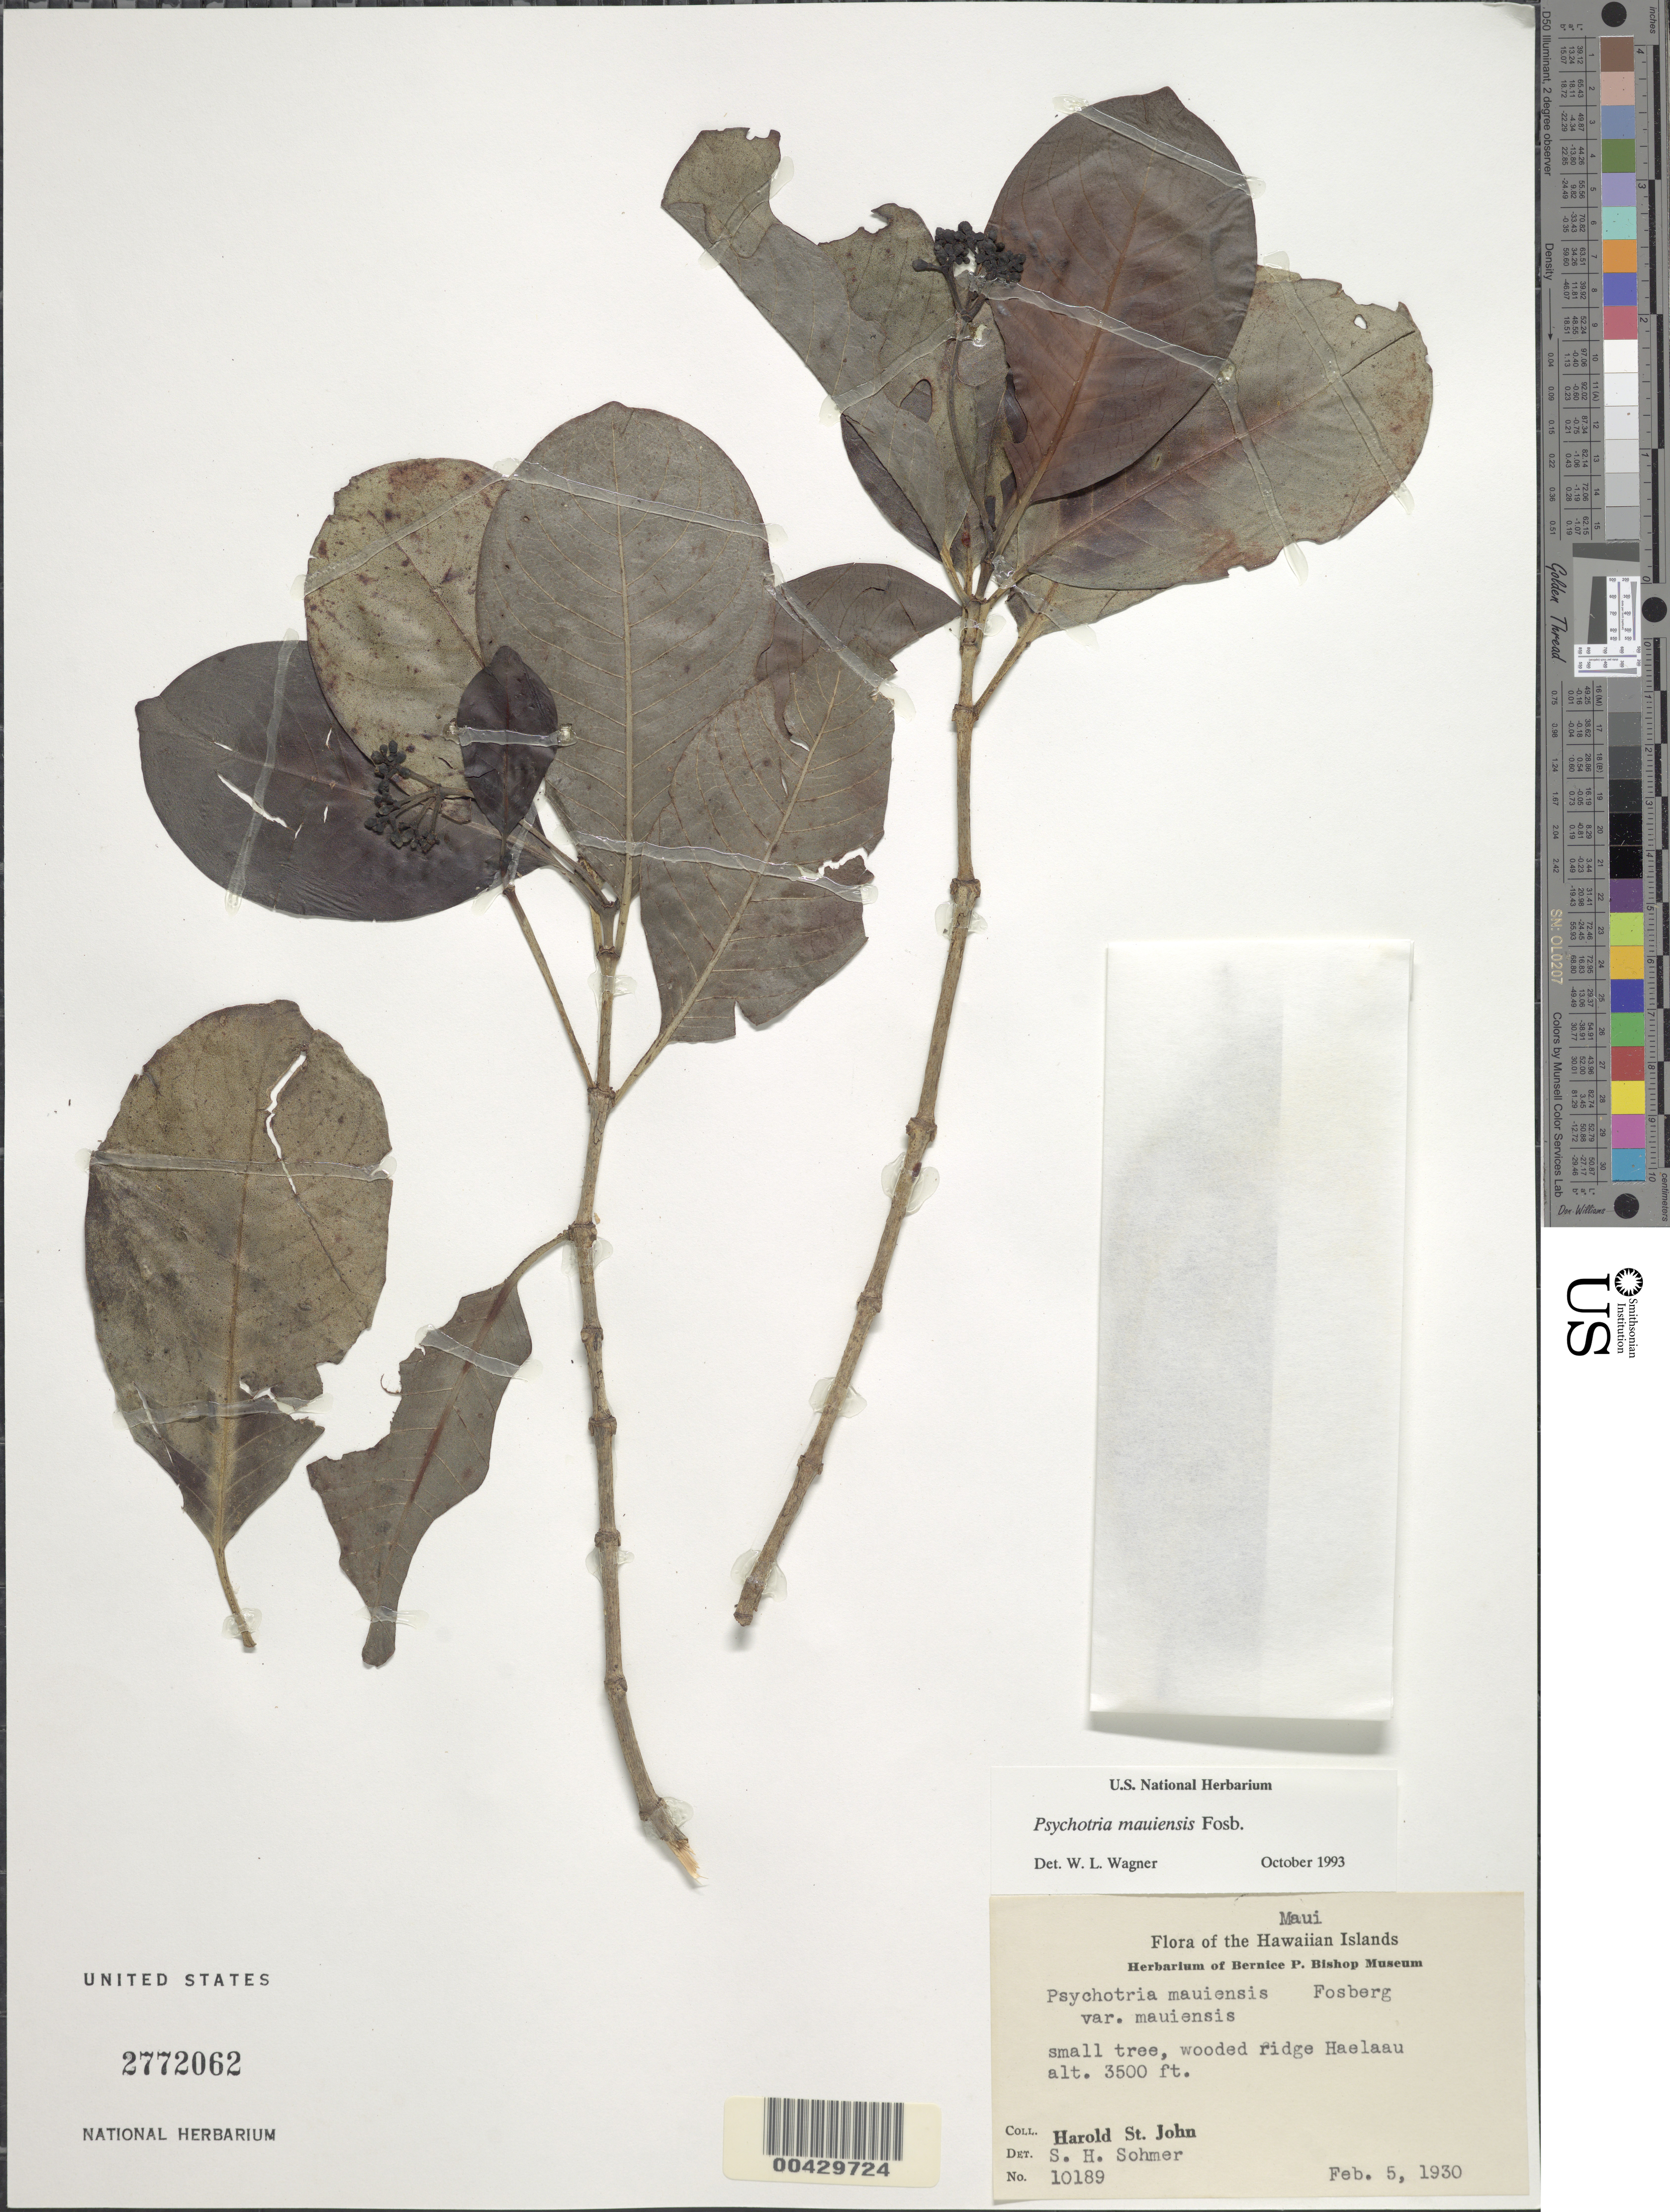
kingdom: Plantae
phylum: Tracheophyta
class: Magnoliopsida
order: Gentianales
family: Rubiaceae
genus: Psychotria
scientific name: Psychotria mauiensis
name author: Fosberg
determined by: Wagner, W. L., (BOT), Smithsonian Institution - National Museum of Natural History (UNITED STATES)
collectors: H. St. John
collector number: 10189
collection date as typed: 5 Feb 1930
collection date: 1930-02-05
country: United States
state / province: Hawaii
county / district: Maui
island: Maui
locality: Wooded ridge Haelaau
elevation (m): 1067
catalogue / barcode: US 2772062